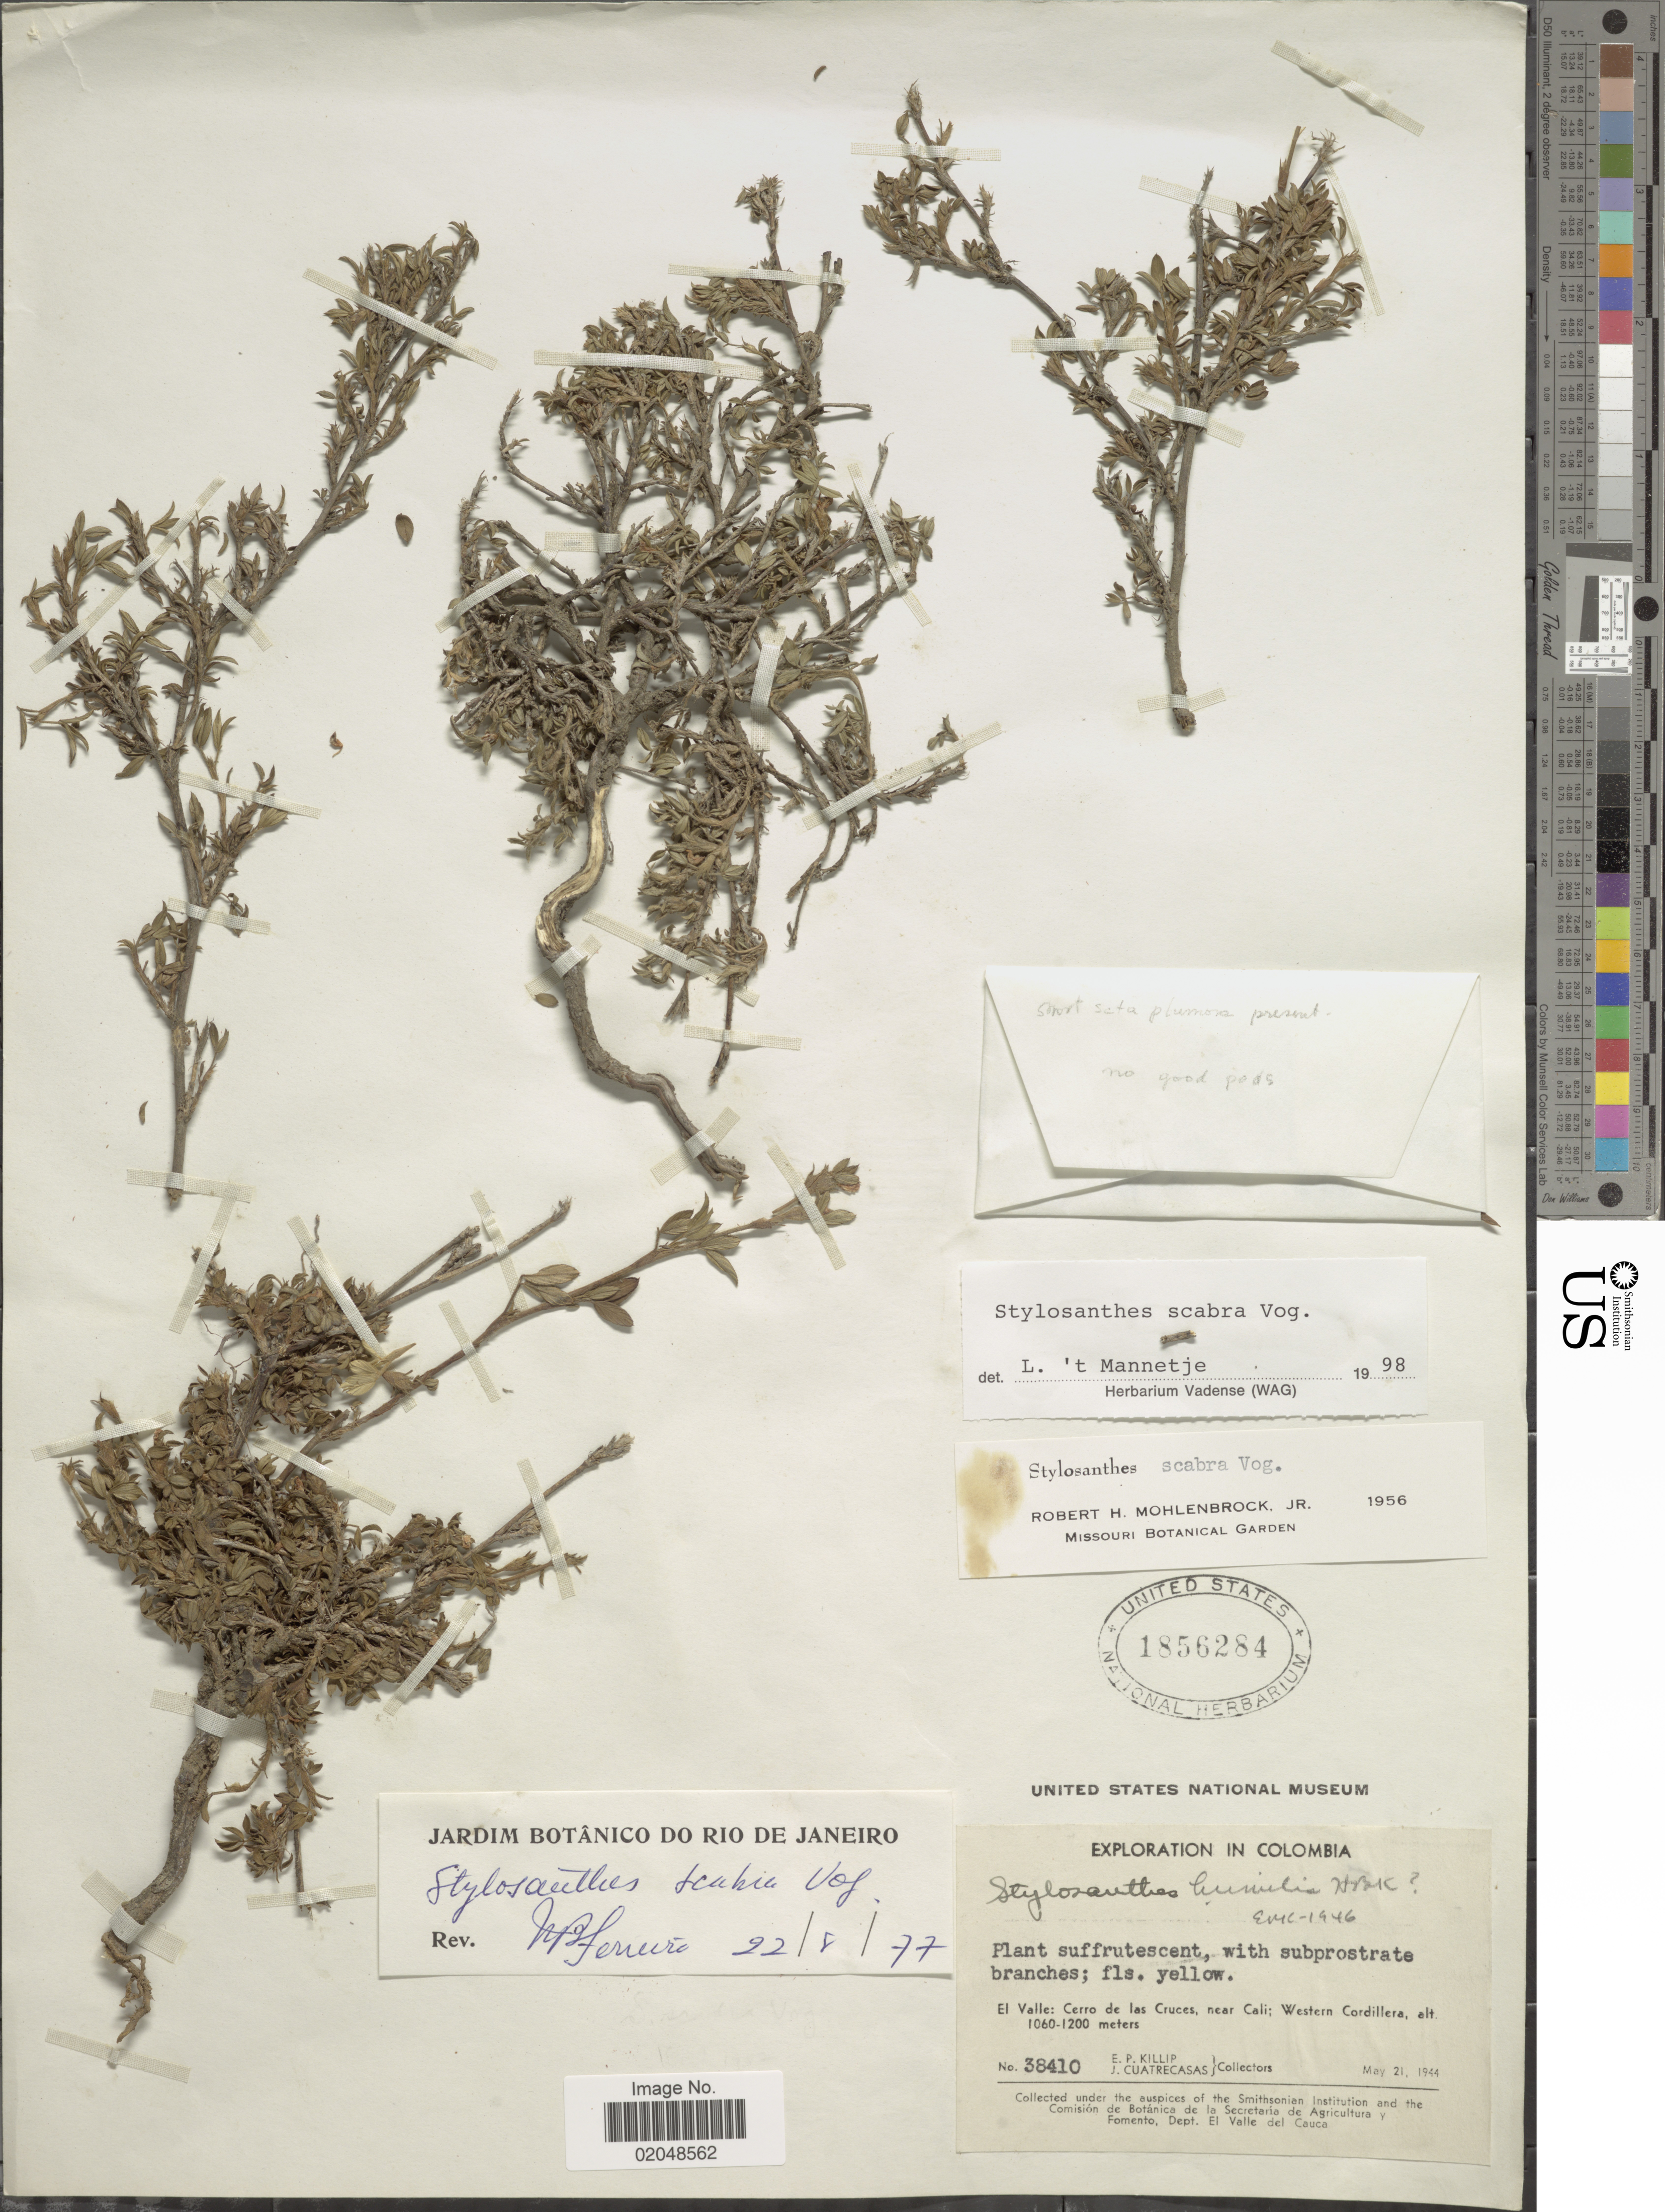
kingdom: Plantae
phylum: Tracheophyta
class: Magnoliopsida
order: Fabales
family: Fabaceae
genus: Stylosanthes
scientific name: Stylosanthes scabra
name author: Vogel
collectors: E. P. Killip & J. Cuatrecasas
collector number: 38410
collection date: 1944-05-21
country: Colombia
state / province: Valle del Cauca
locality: El Valle: Cerro de las Cruces, near Cali; Western Cordillera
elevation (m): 1060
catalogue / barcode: US 1856284